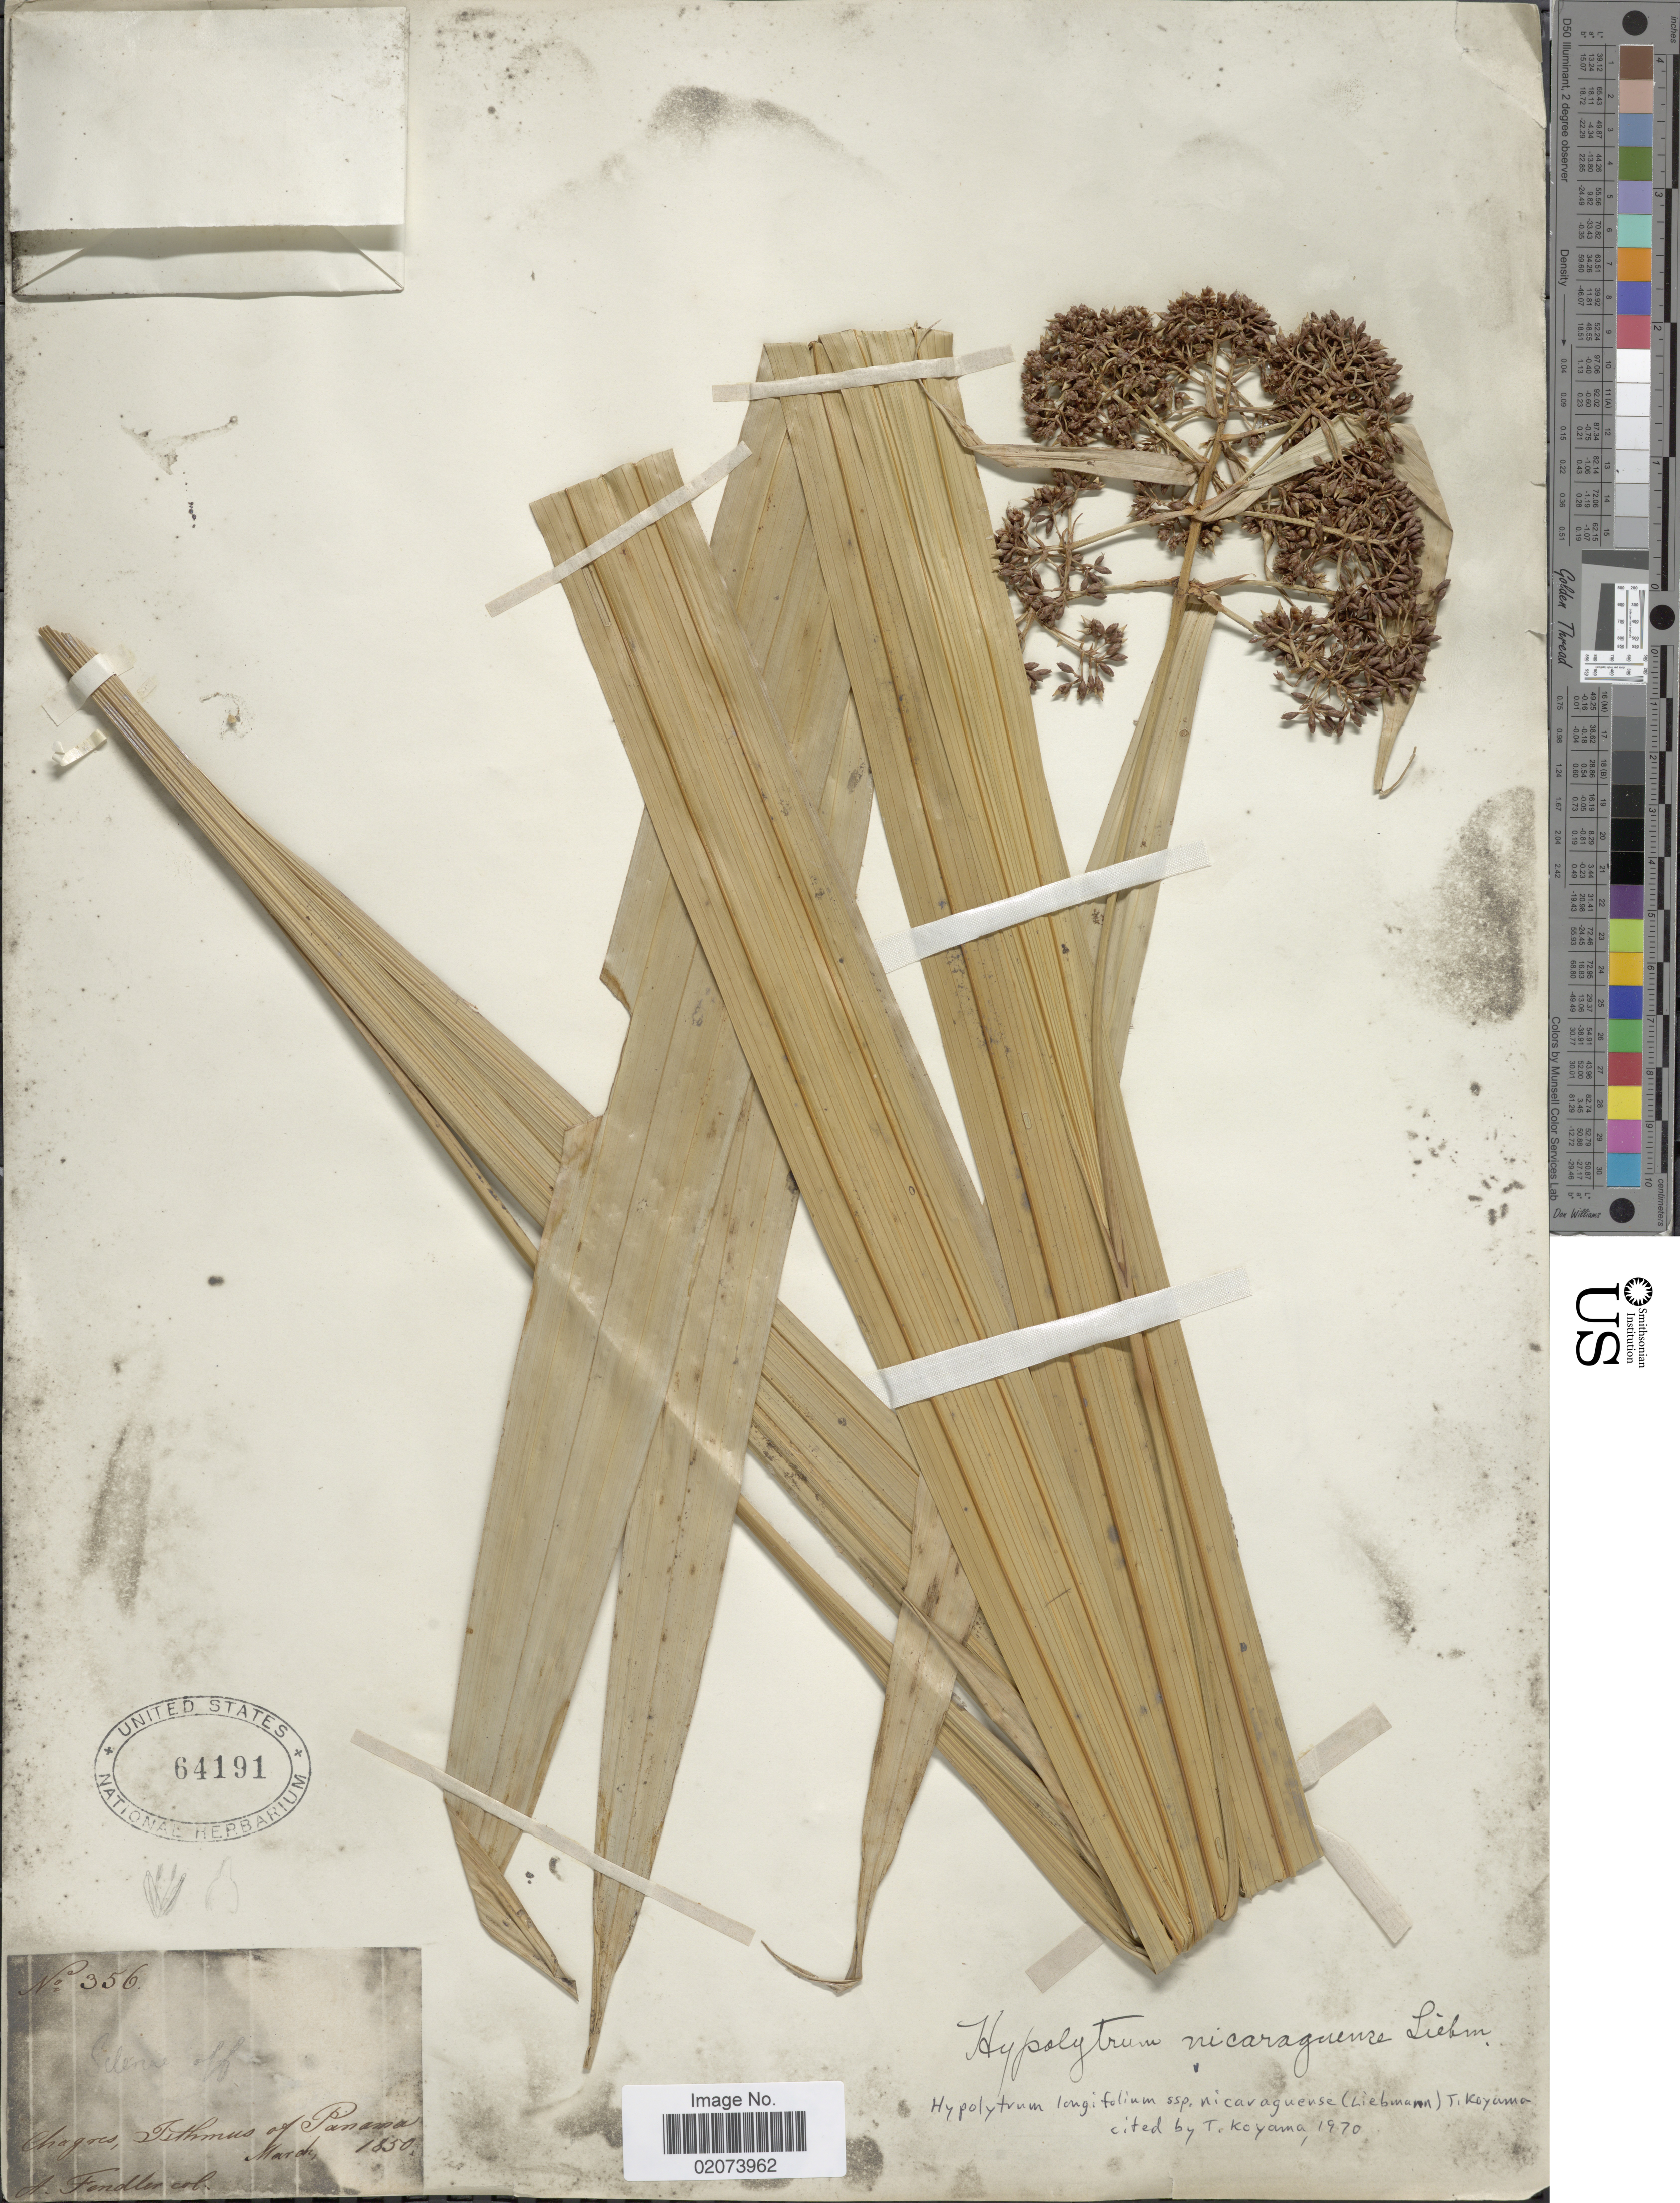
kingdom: Plantae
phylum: Tracheophyta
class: Liliopsida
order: Poales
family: Cyperaceae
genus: Hypolytrum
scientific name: Hypolytrum longifolium subsp. nicaraguense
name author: (Liebm.) T. Koyama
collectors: A. Fendler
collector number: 356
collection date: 1850-03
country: Panama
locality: Chagres, Isthmus of Panama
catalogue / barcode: US 64191